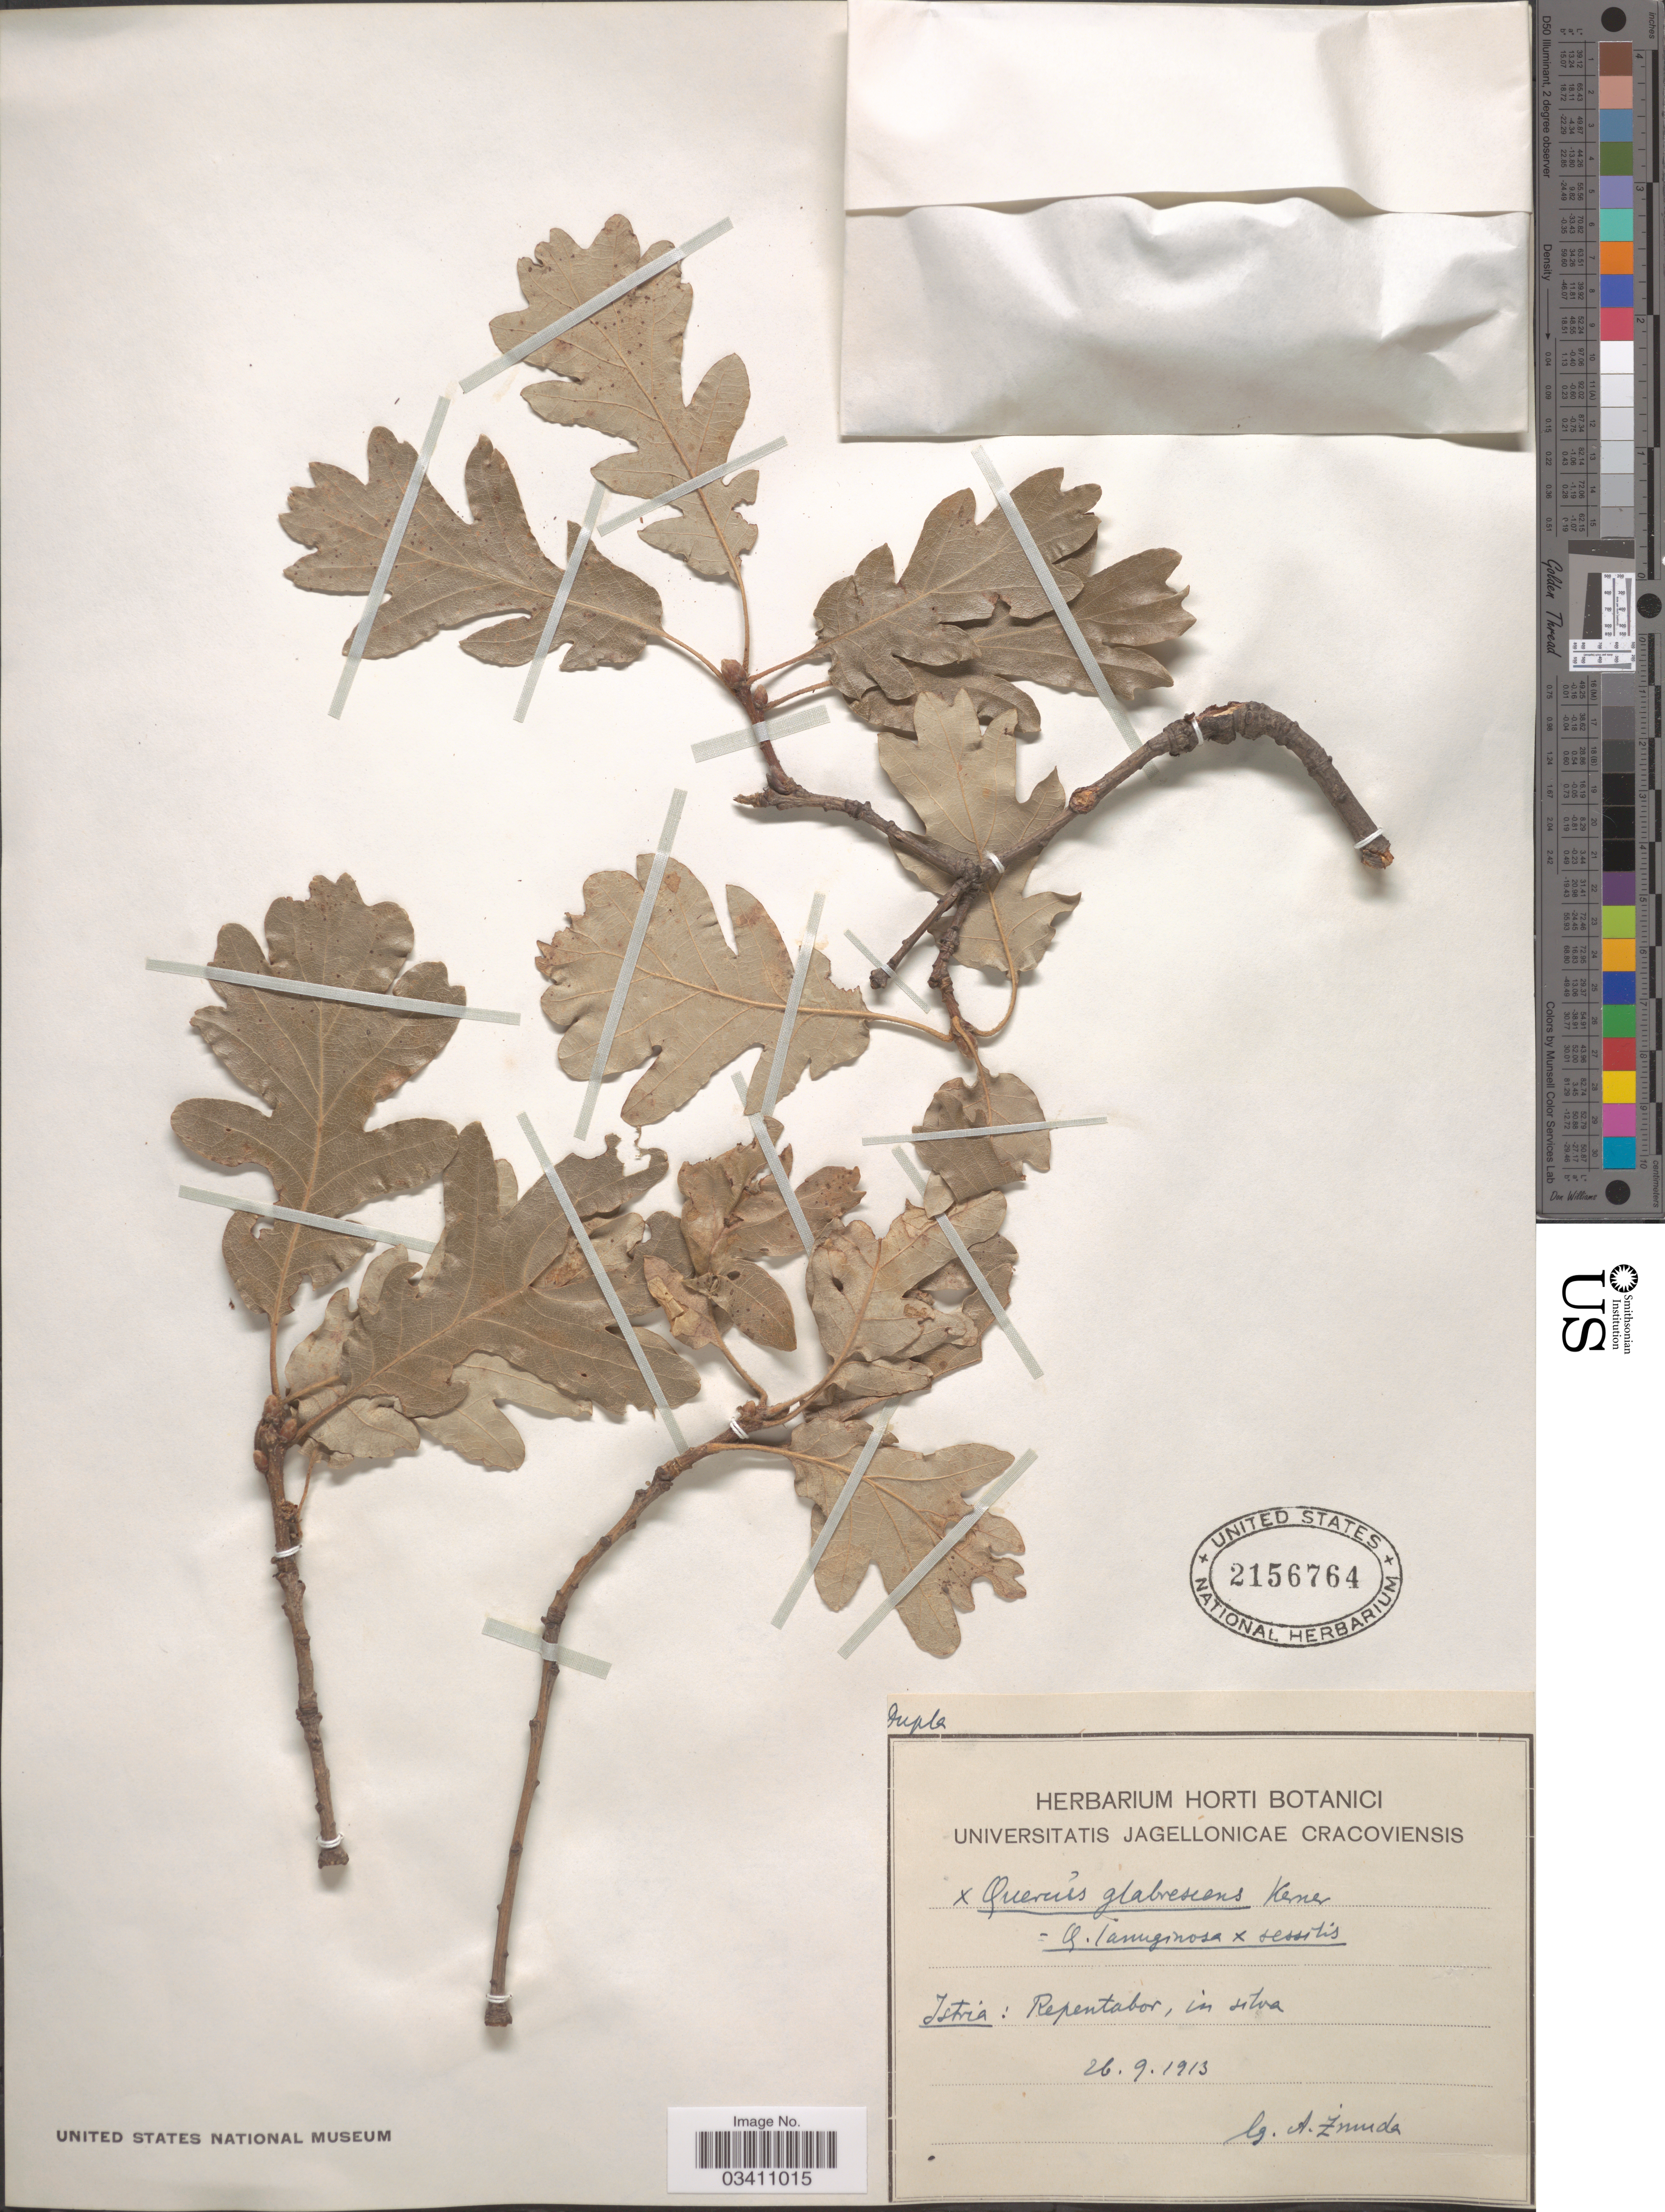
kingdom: Plantae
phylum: Tracheophyta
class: Magnoliopsida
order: Fagales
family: Fagaceae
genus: Quercus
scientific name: Quercus glabrescens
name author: Benth.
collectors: A. Zmuda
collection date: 1913-09-26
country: Croatia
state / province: Istria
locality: Repentabor, in silva.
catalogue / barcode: US 2156764